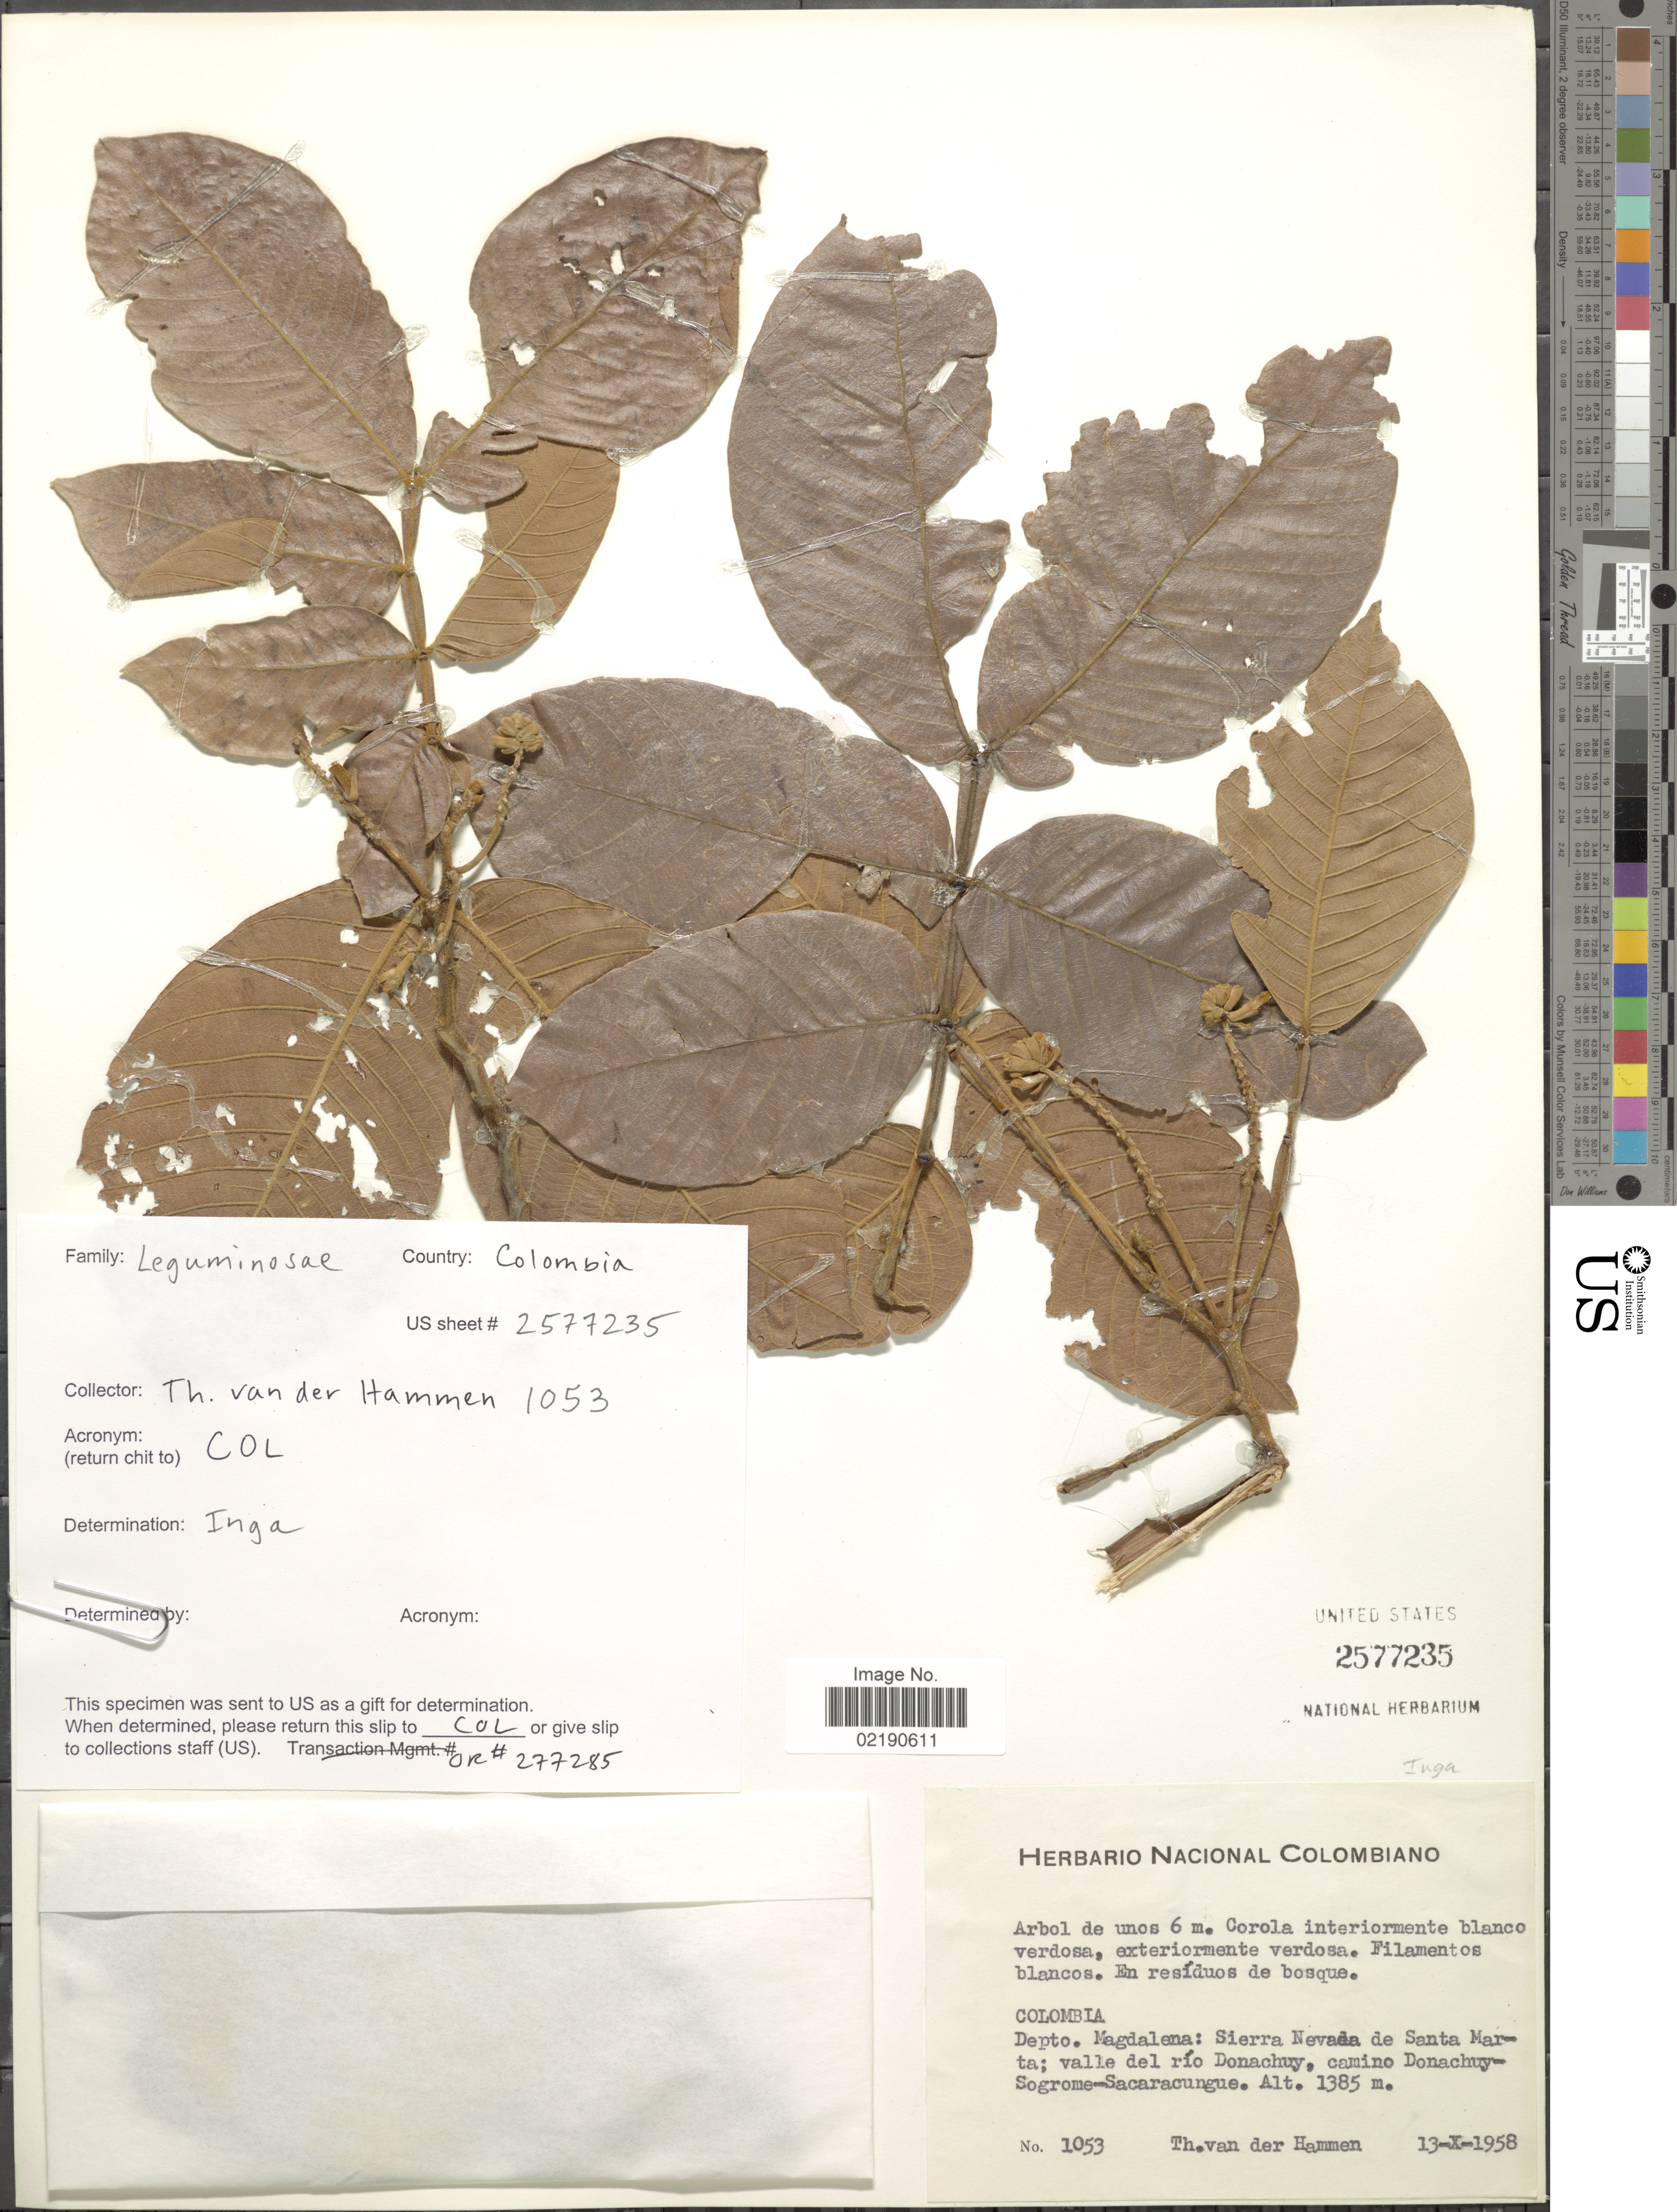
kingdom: Plantae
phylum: Tracheophyta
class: Magnoliopsida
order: Fabales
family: Fabaceae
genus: Inga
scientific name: Inga sp.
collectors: T. Hammen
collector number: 1053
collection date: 1958-10-13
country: Colombia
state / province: Magdalena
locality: Sierra Nevada de Santa Marta, valle del Rio Donachuy, camino Donachuy-Sogorme-Sacaracungue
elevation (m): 1385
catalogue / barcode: US 2577235